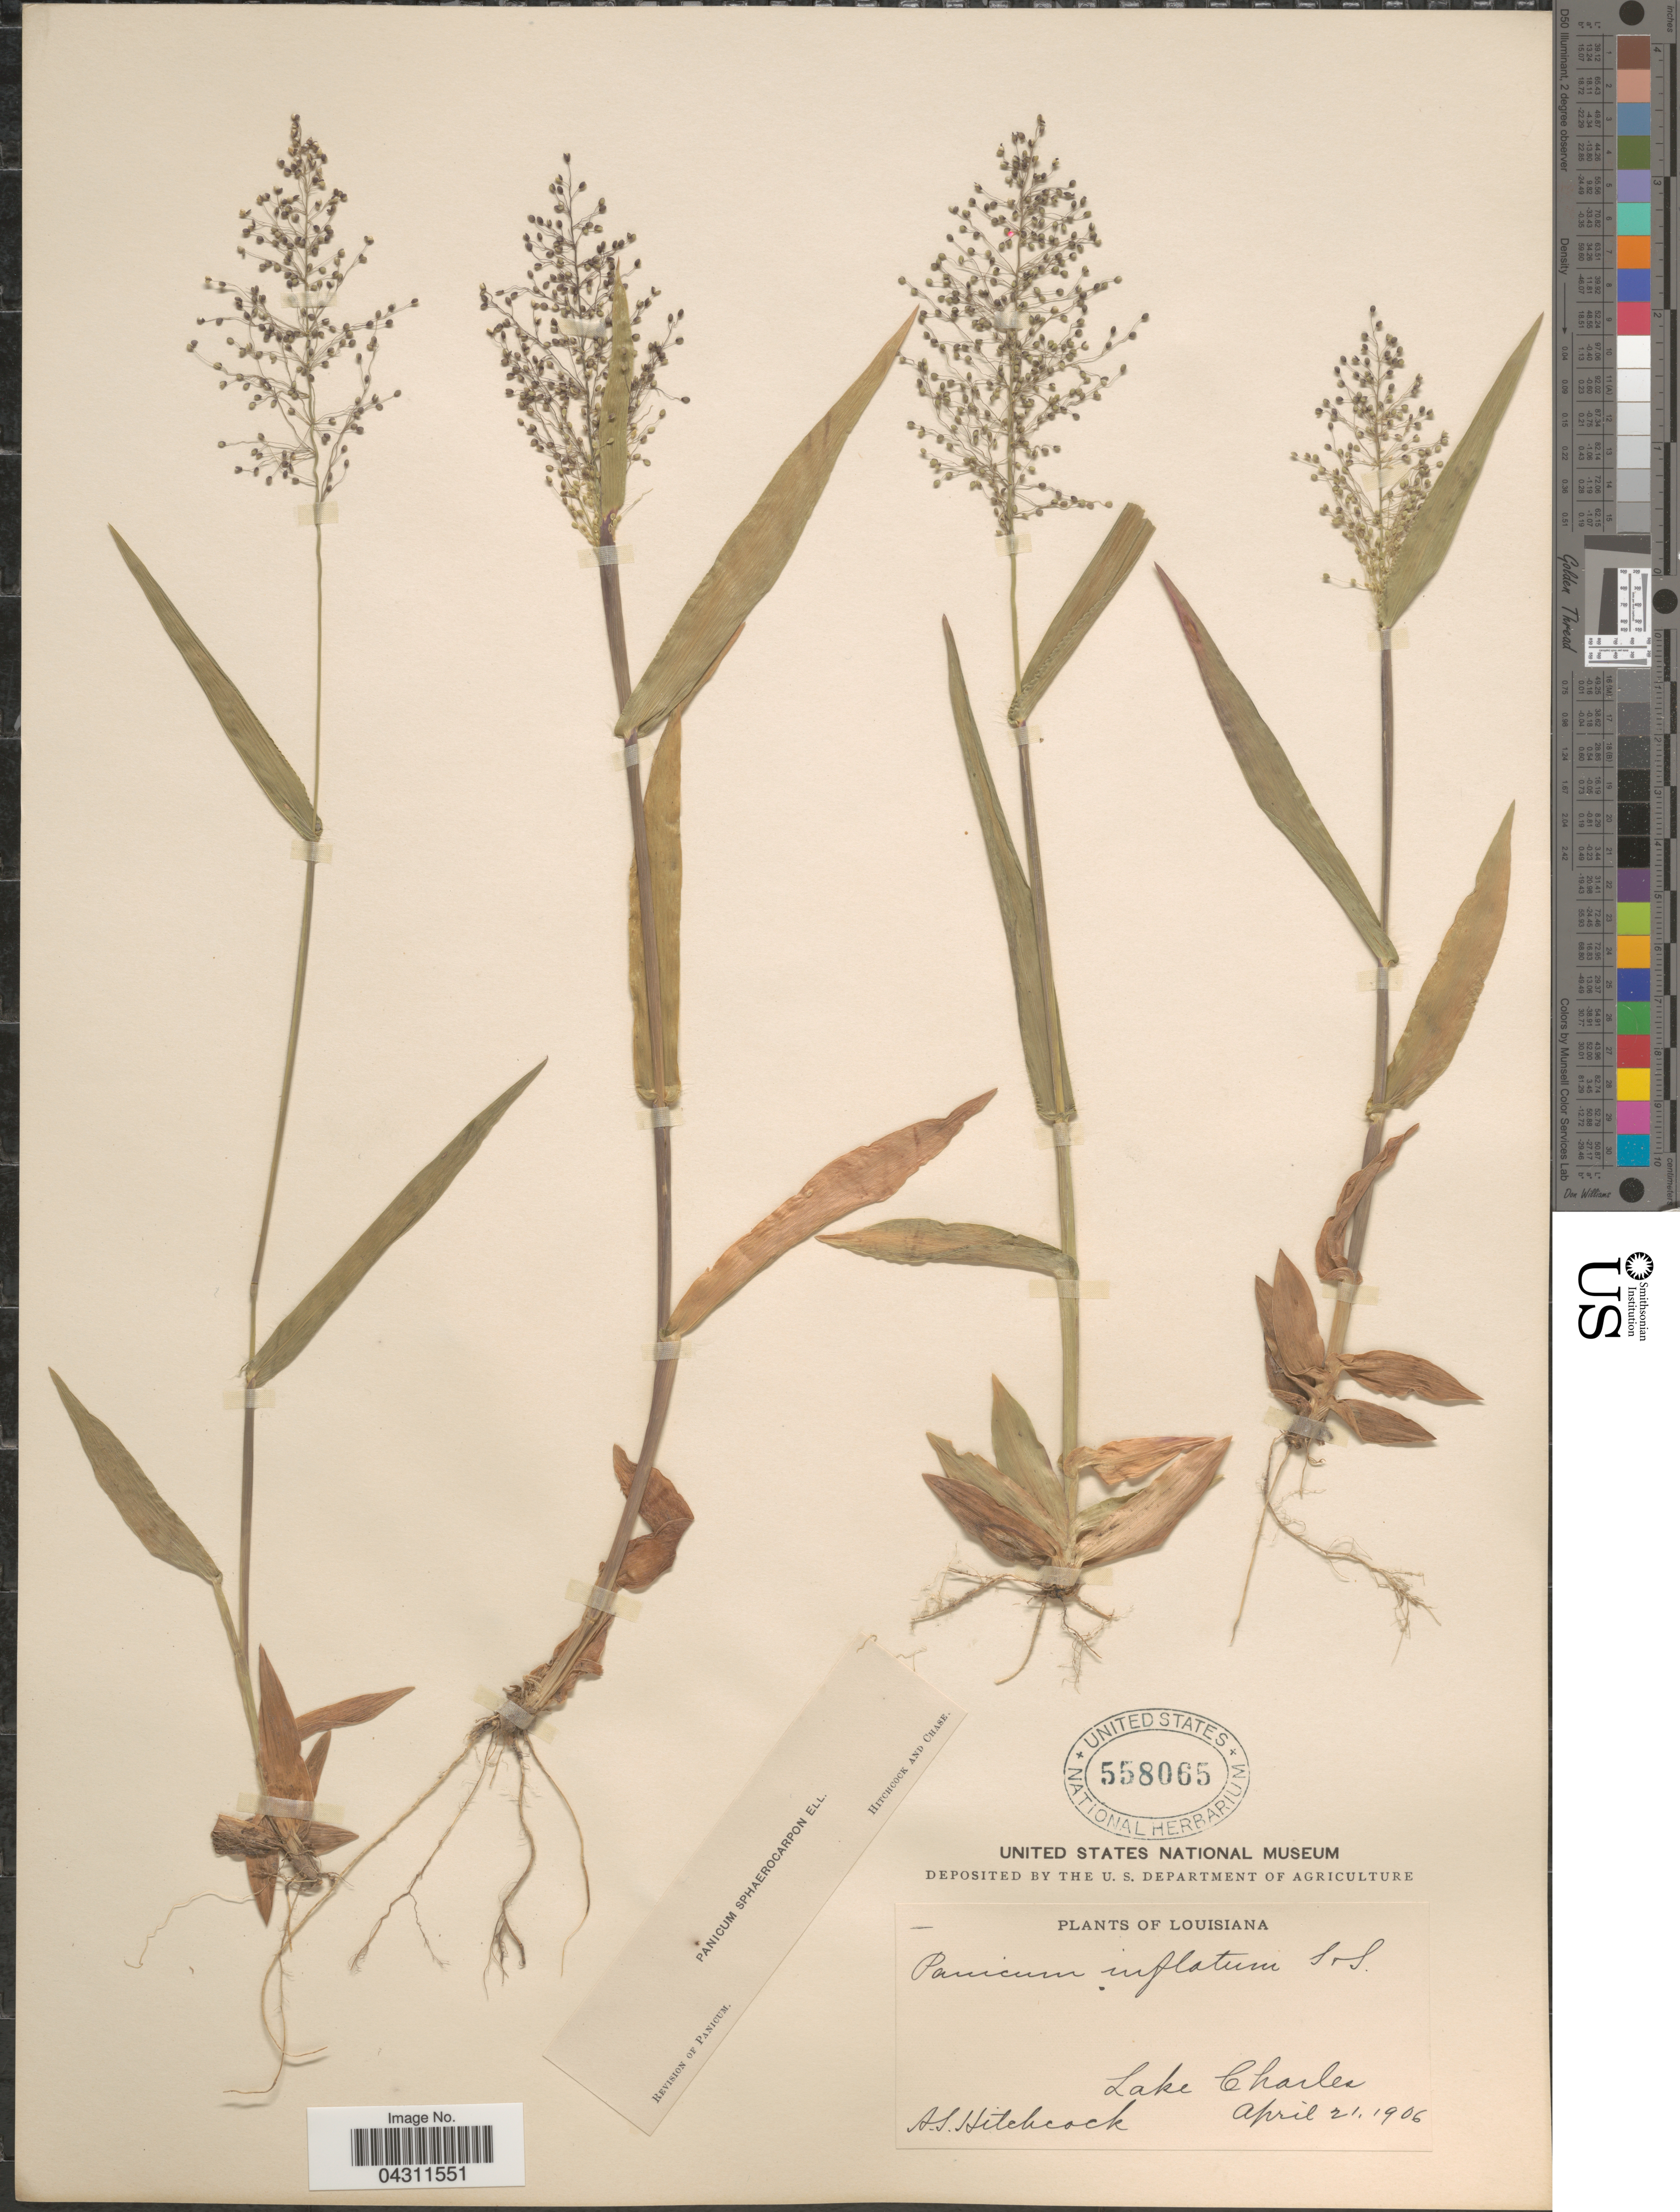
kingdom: Plantae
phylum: Tracheophyta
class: Liliopsida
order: Poales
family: Poaceae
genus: Dichanthelium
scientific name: Dichanthelium sphaerocarpon var. sphaerocarpon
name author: (Elliott) Gould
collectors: A. S. Hitchcock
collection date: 1906-04-21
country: United States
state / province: Louisiana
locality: Lake Charles.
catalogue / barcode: US 558065